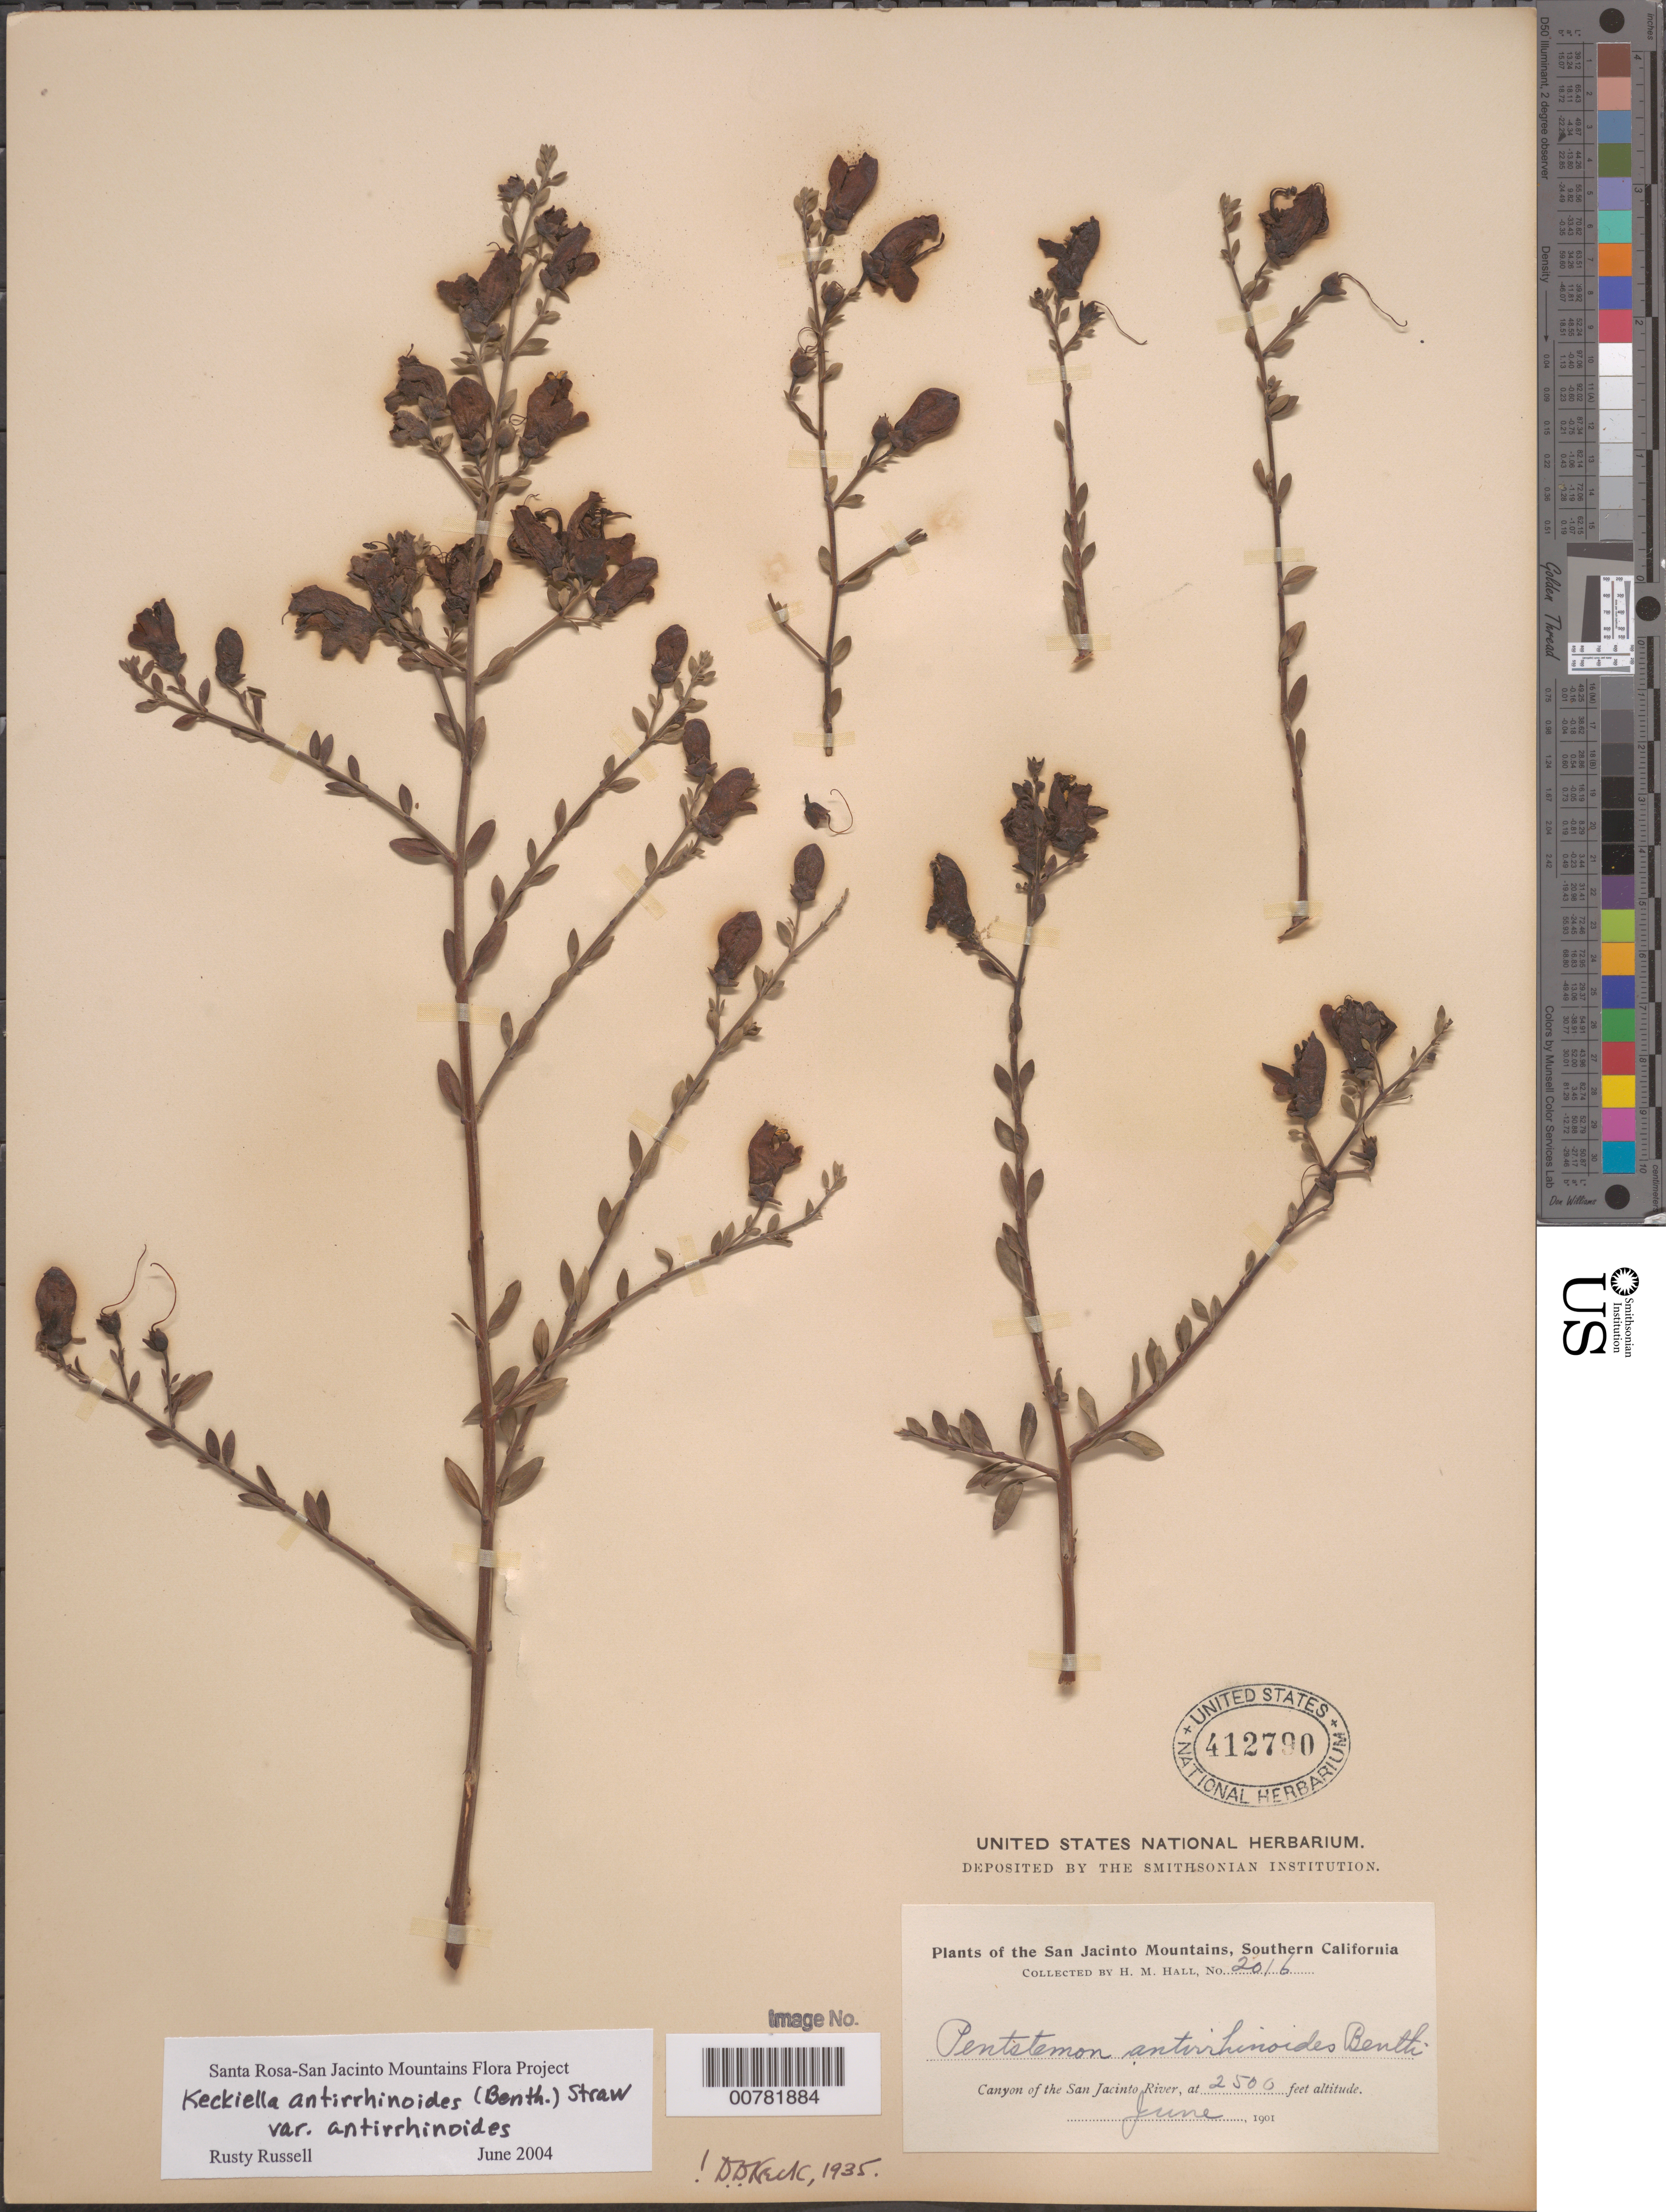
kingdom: Plantae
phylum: Tracheophyta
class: Magnoliopsida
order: Lamiales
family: Plantaginaceae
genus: Penstemon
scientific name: Penstemon antirrhinoides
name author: Benth.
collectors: H. M. Hall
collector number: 2016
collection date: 1901-06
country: United States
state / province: California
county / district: Riverside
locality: San Jacinto Mountains, Southern California. Canyon of the San Jacinto River.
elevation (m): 762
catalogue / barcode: US 412790